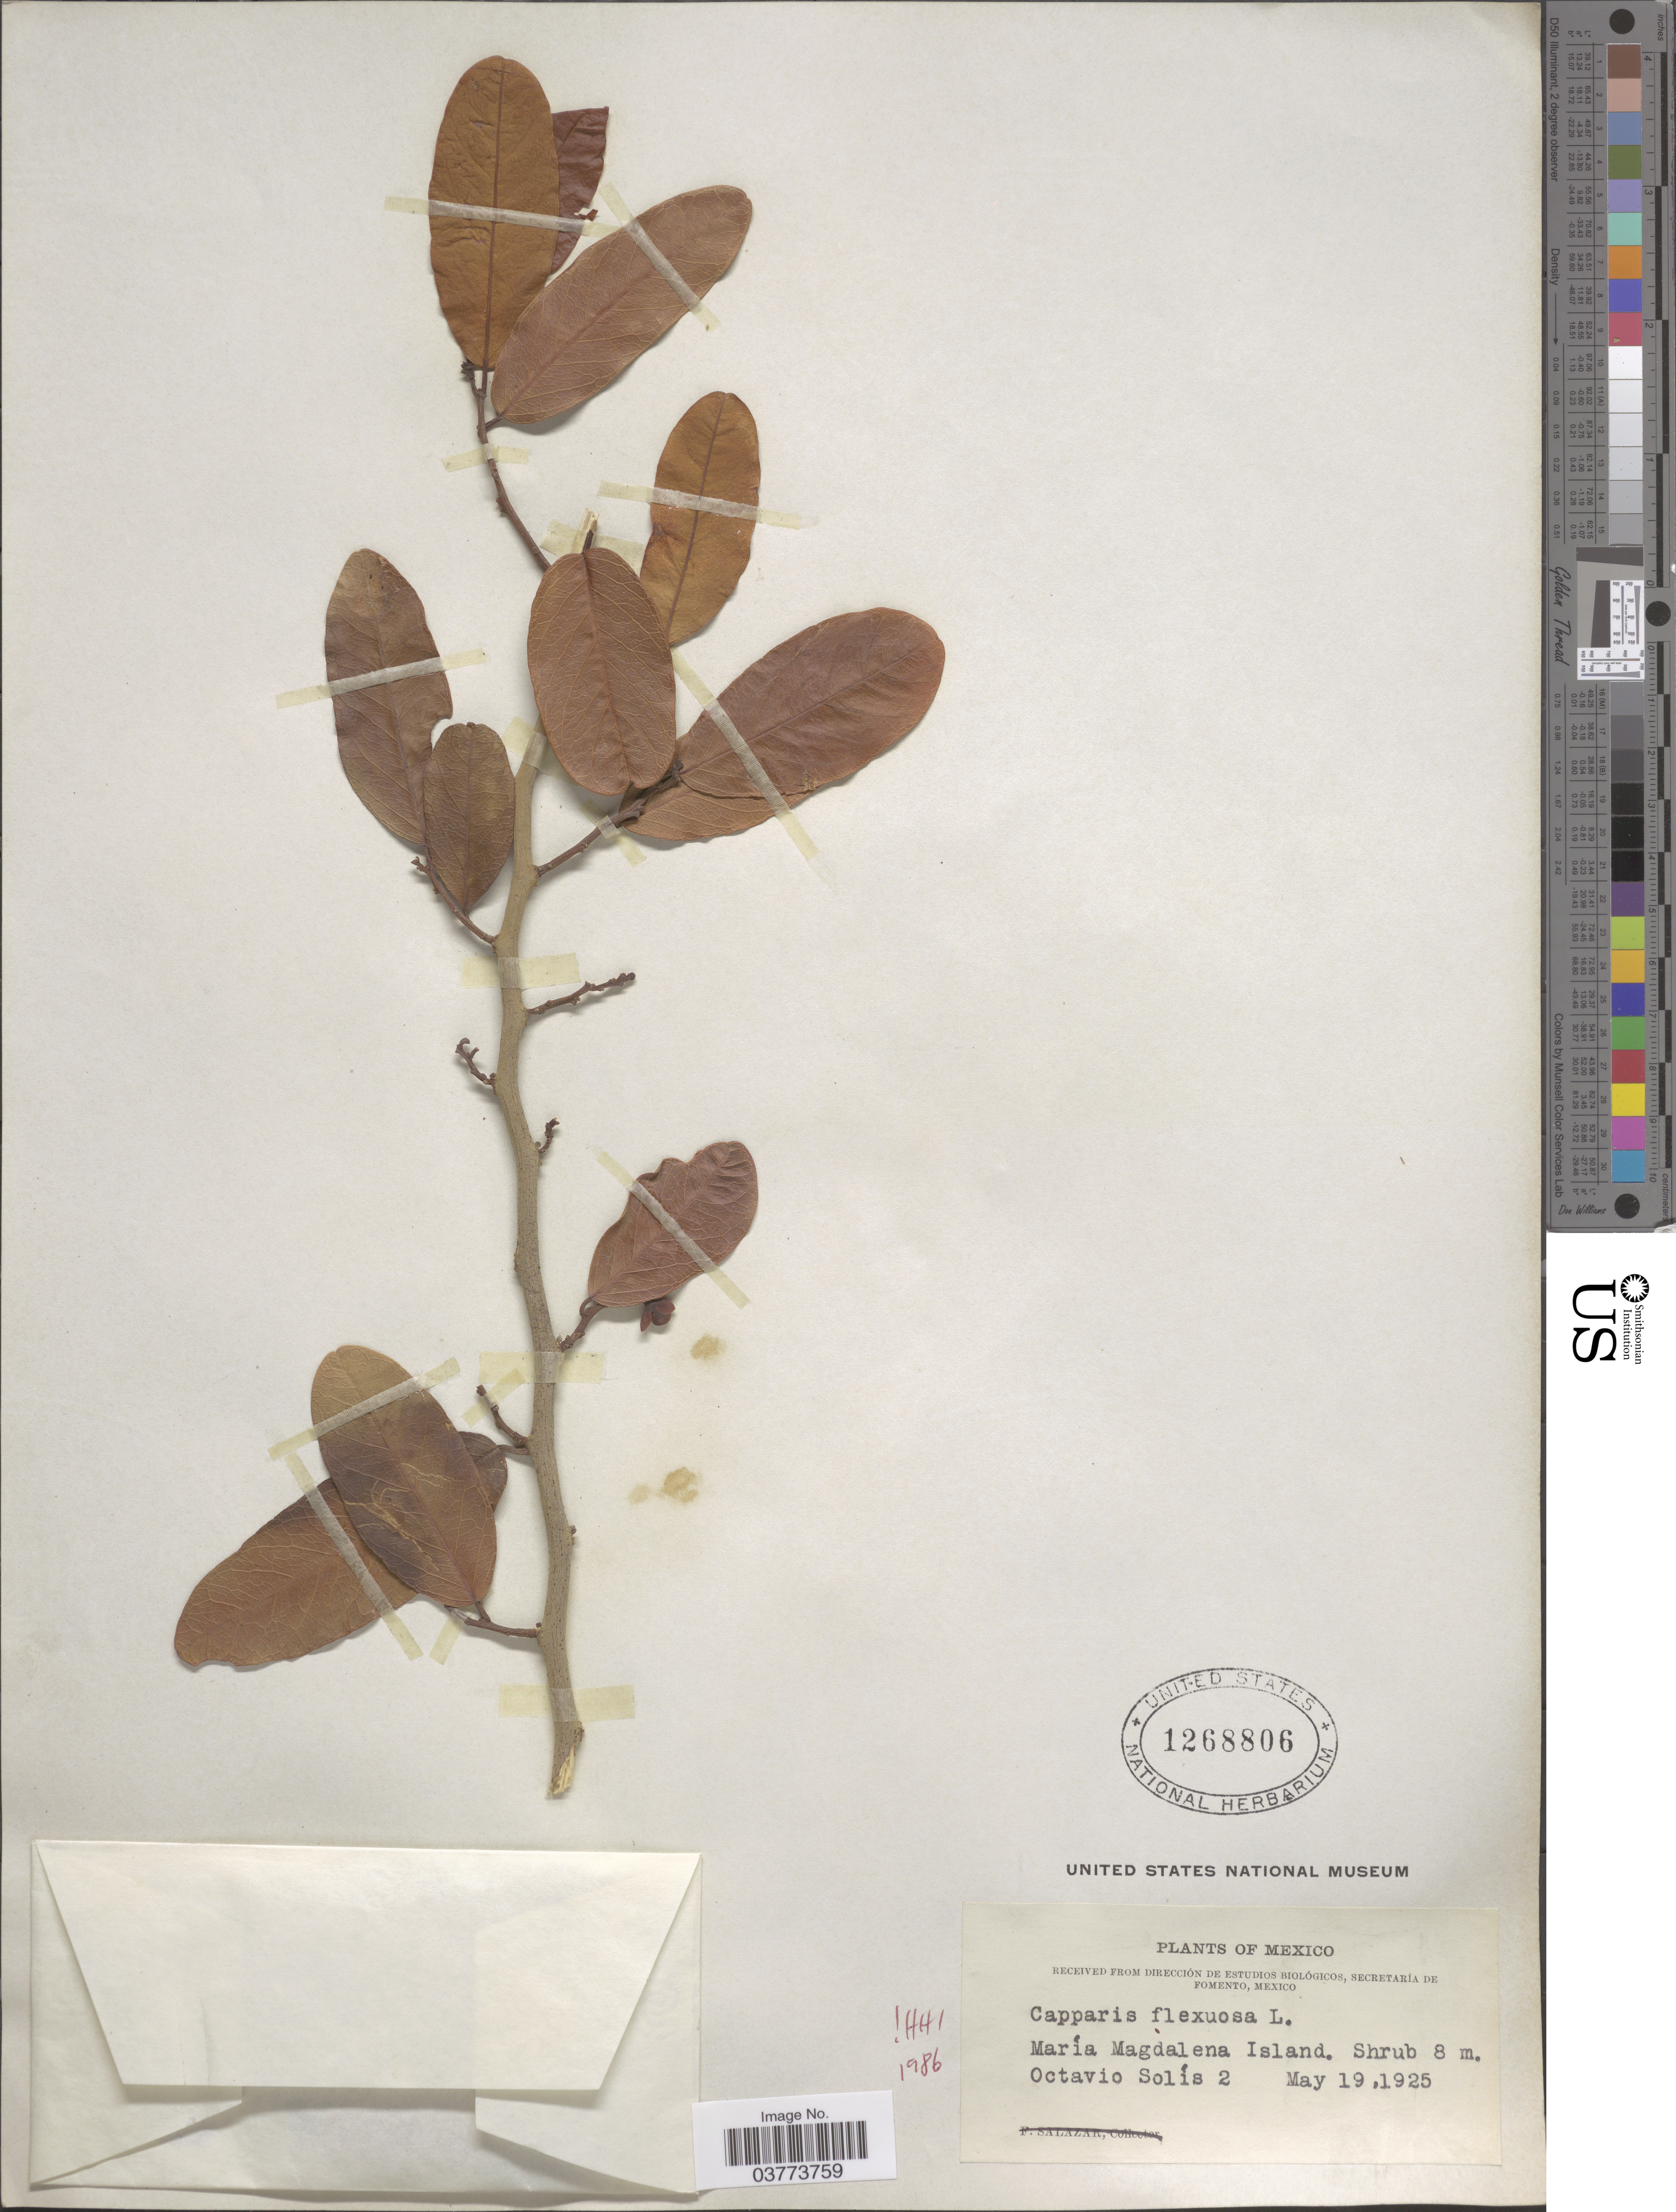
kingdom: Plantae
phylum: Tracheophyta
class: Magnoliopsida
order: Brassicales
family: Capparaceae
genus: Cynophalla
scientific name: Cynophalla flexuosa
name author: (L.) J. Presl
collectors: O. Solis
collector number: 2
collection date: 1925-05-19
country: Mexico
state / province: Nayarit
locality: María Magdalena Island.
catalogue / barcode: US 1268806